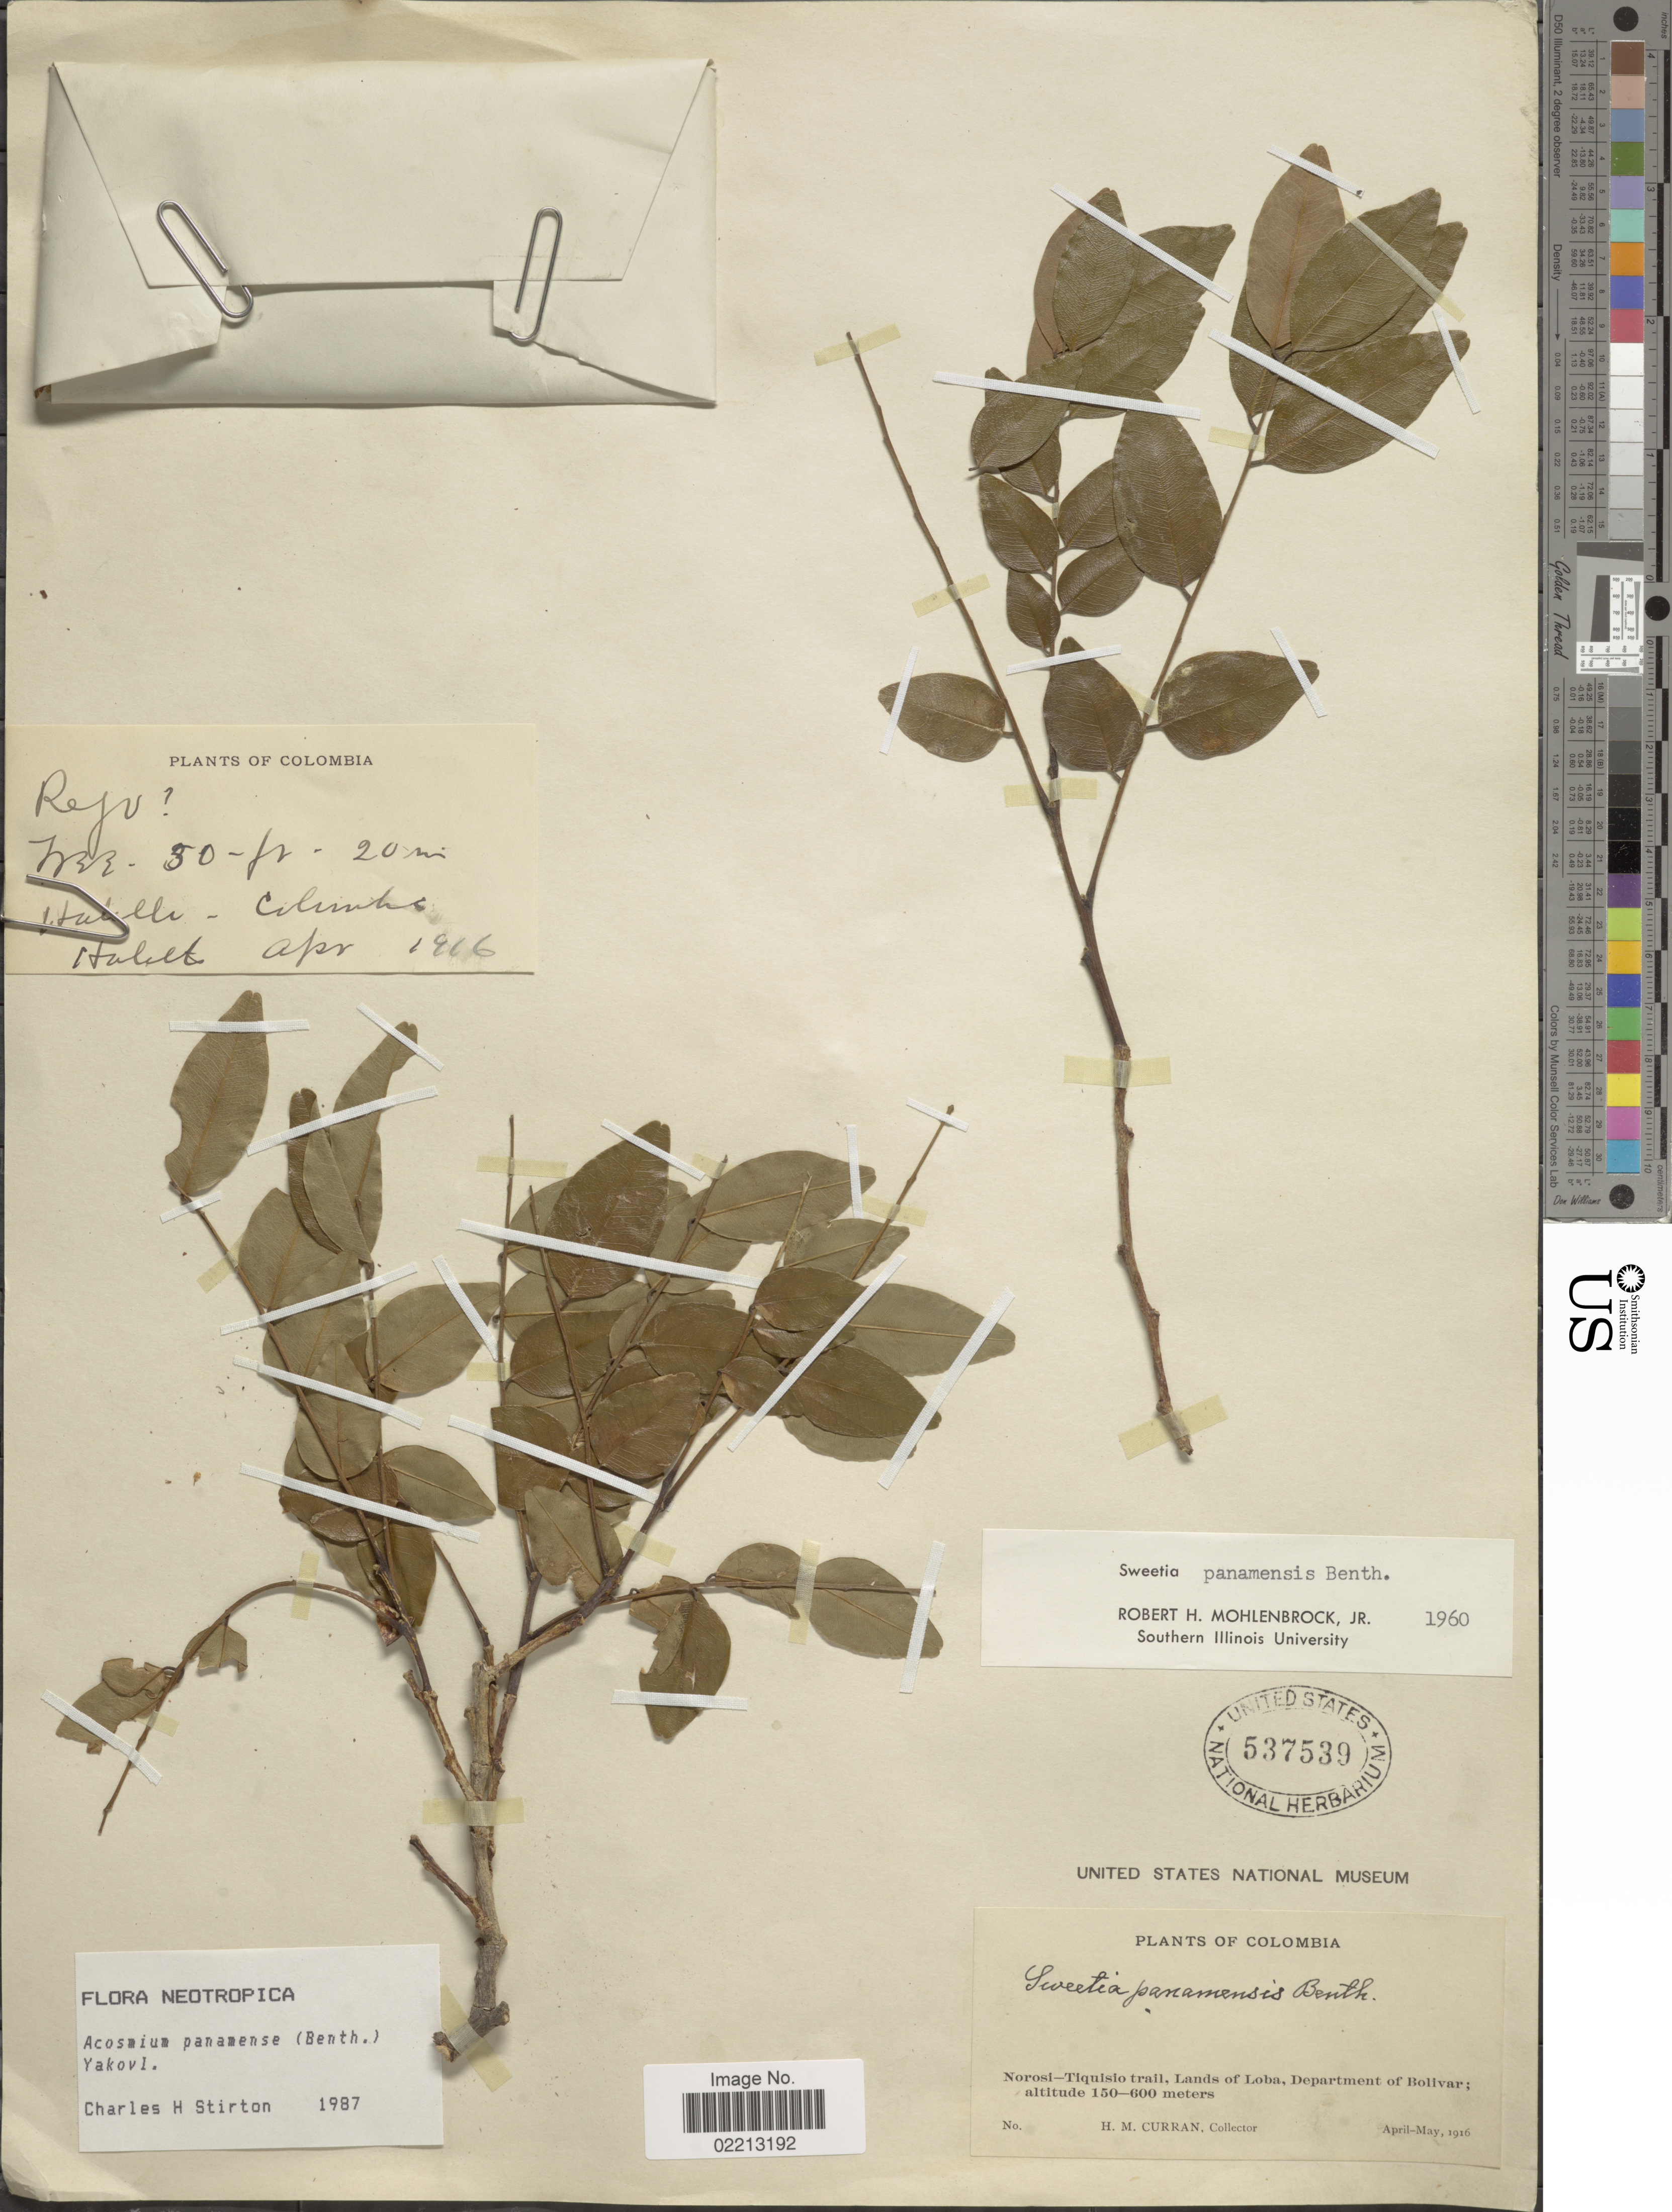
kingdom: Plantae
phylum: Tracheophyta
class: Magnoliopsida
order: Fabales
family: Fabaceae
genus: Acosmium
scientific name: Acosmium panamense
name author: (Benth.) Yakovlev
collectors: H. M. Curran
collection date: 1916-04/1916-05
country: Colombia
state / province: Bolívar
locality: Norosi-Tiquisio trail, Lands of Loba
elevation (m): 150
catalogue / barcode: US 537539